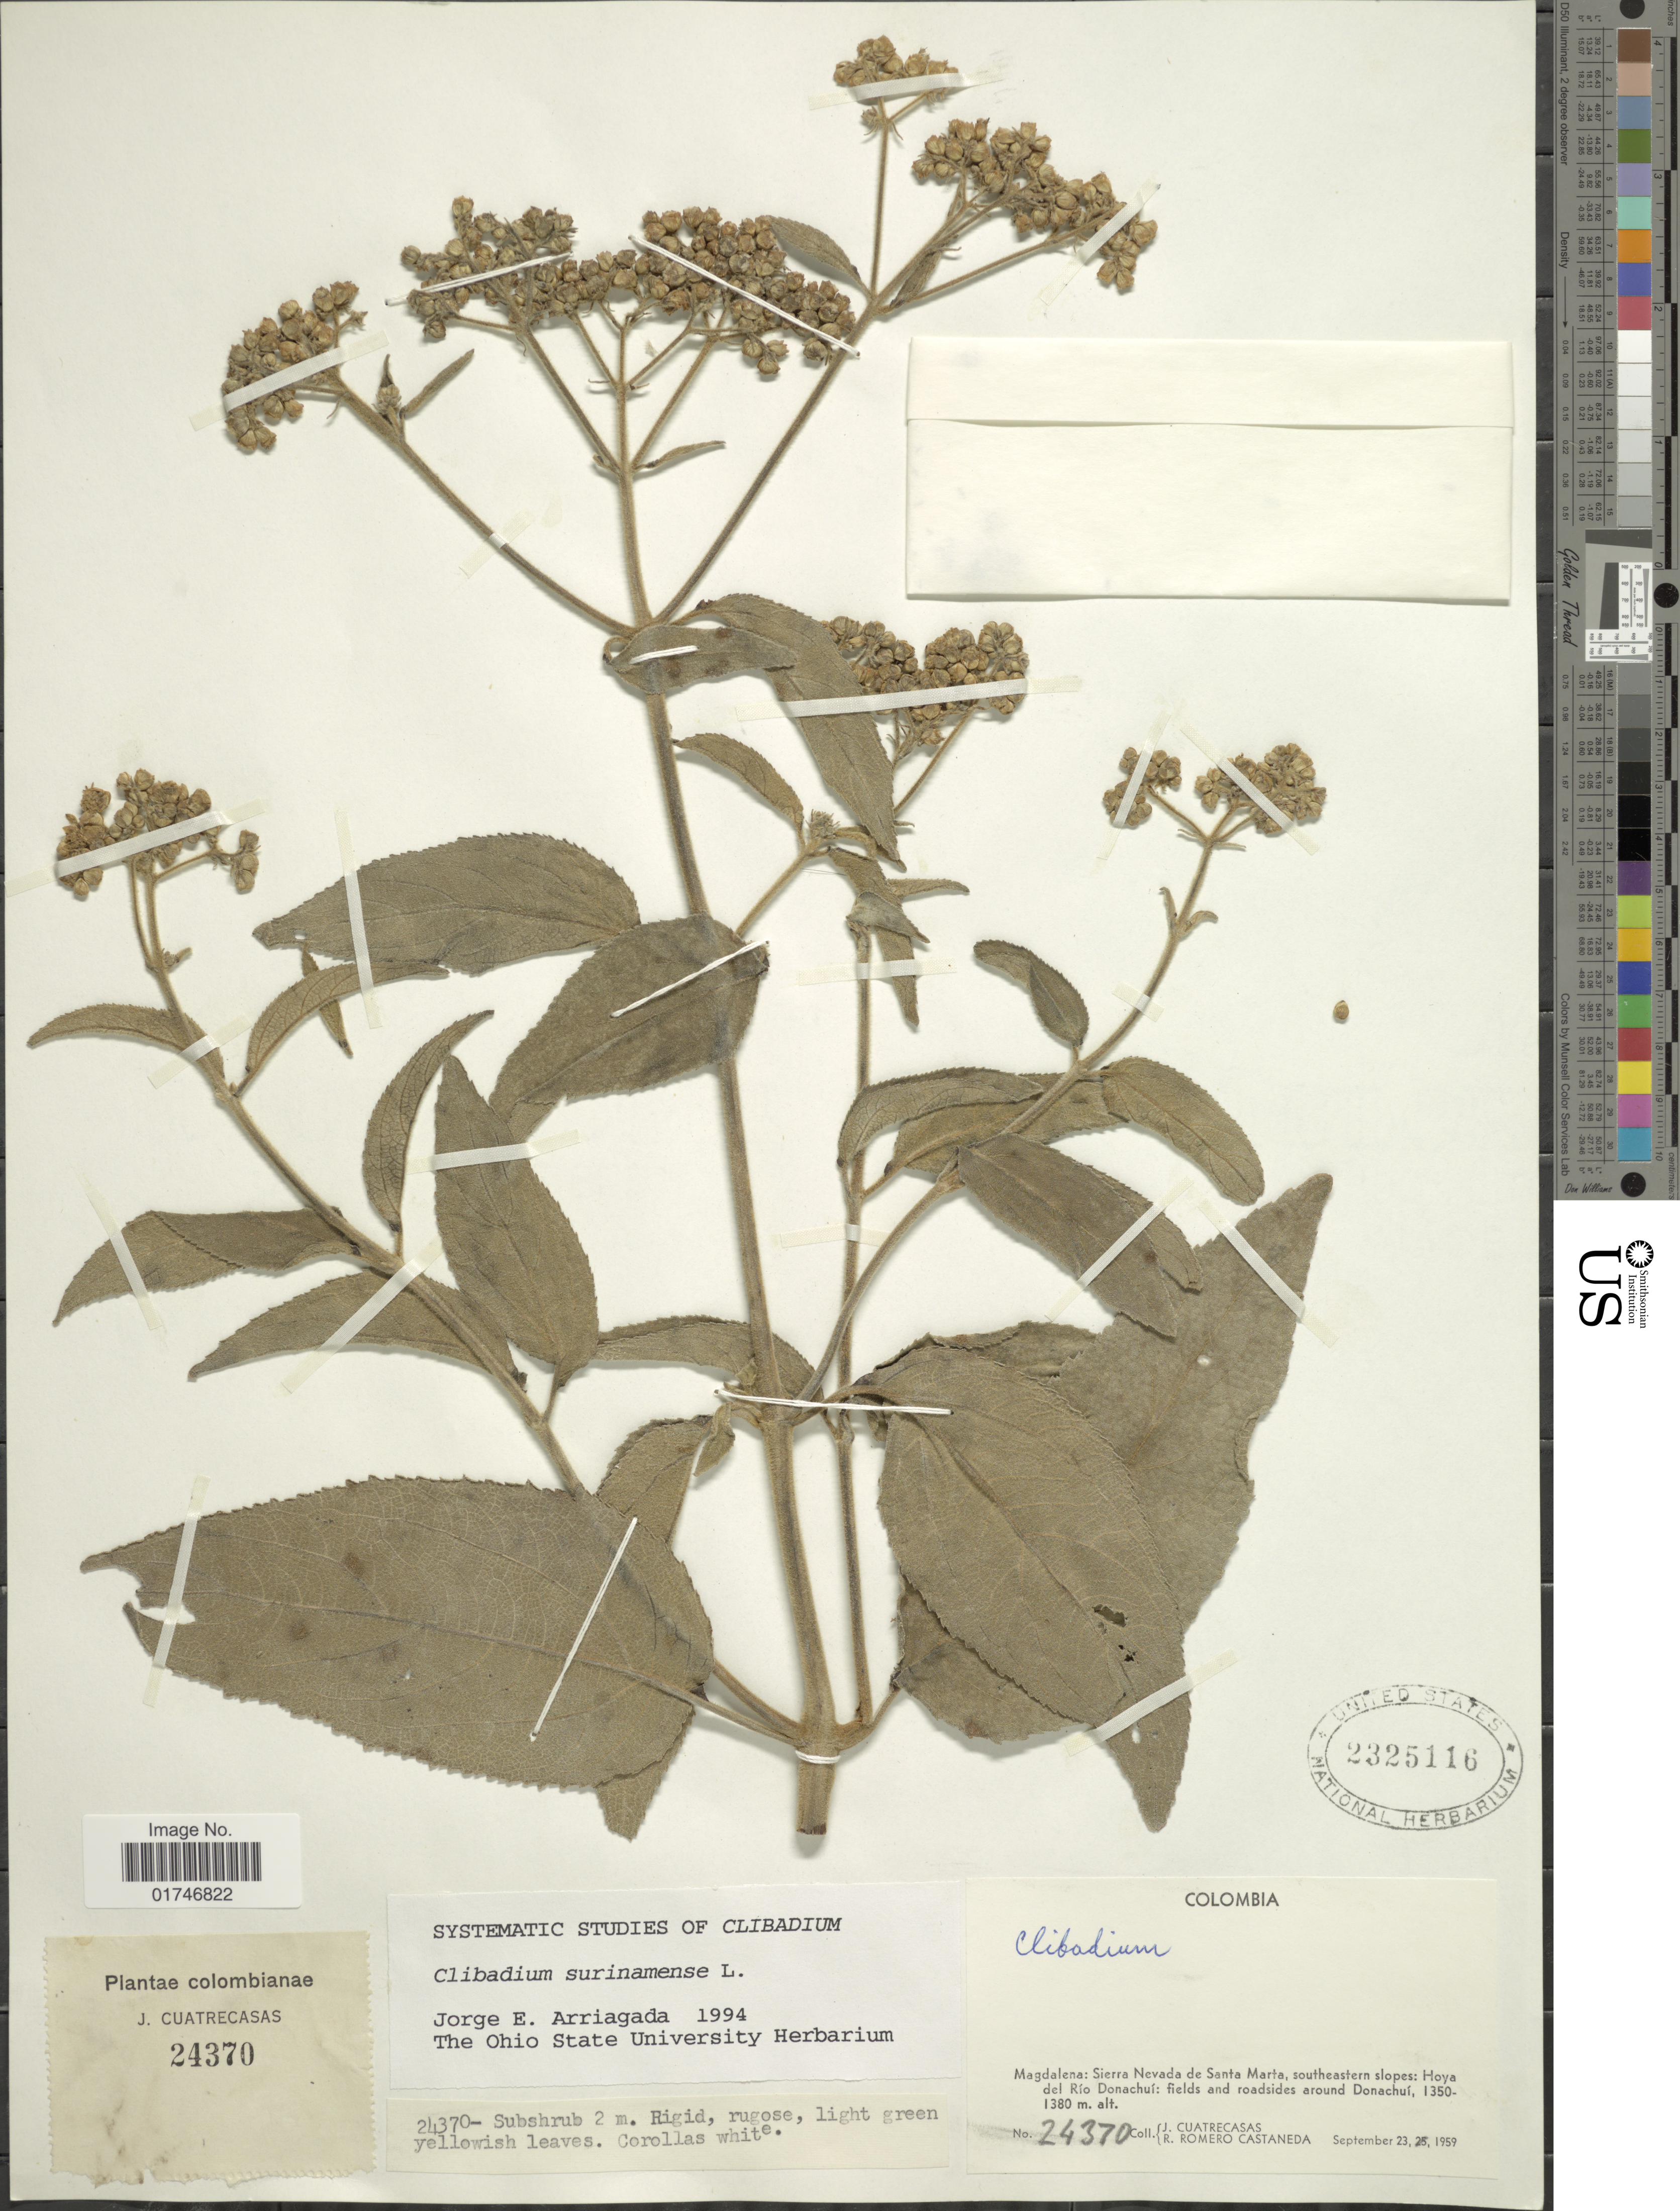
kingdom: Plantae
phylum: Tracheophyta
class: Magnoliopsida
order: Asterales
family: Asteraceae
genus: Clibadium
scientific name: Clibadium surinamense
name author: L.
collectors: J. Cuatrecasas & R. Romero Castañeda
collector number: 24370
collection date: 1959-09-23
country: Colombia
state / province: Magdalena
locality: Magdalena: Sierra Nevada de Santa Marta, southeastern slopes: Hoya del Rio Donachui: fields and roadsides around Donachui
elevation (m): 1350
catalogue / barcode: US 2325116